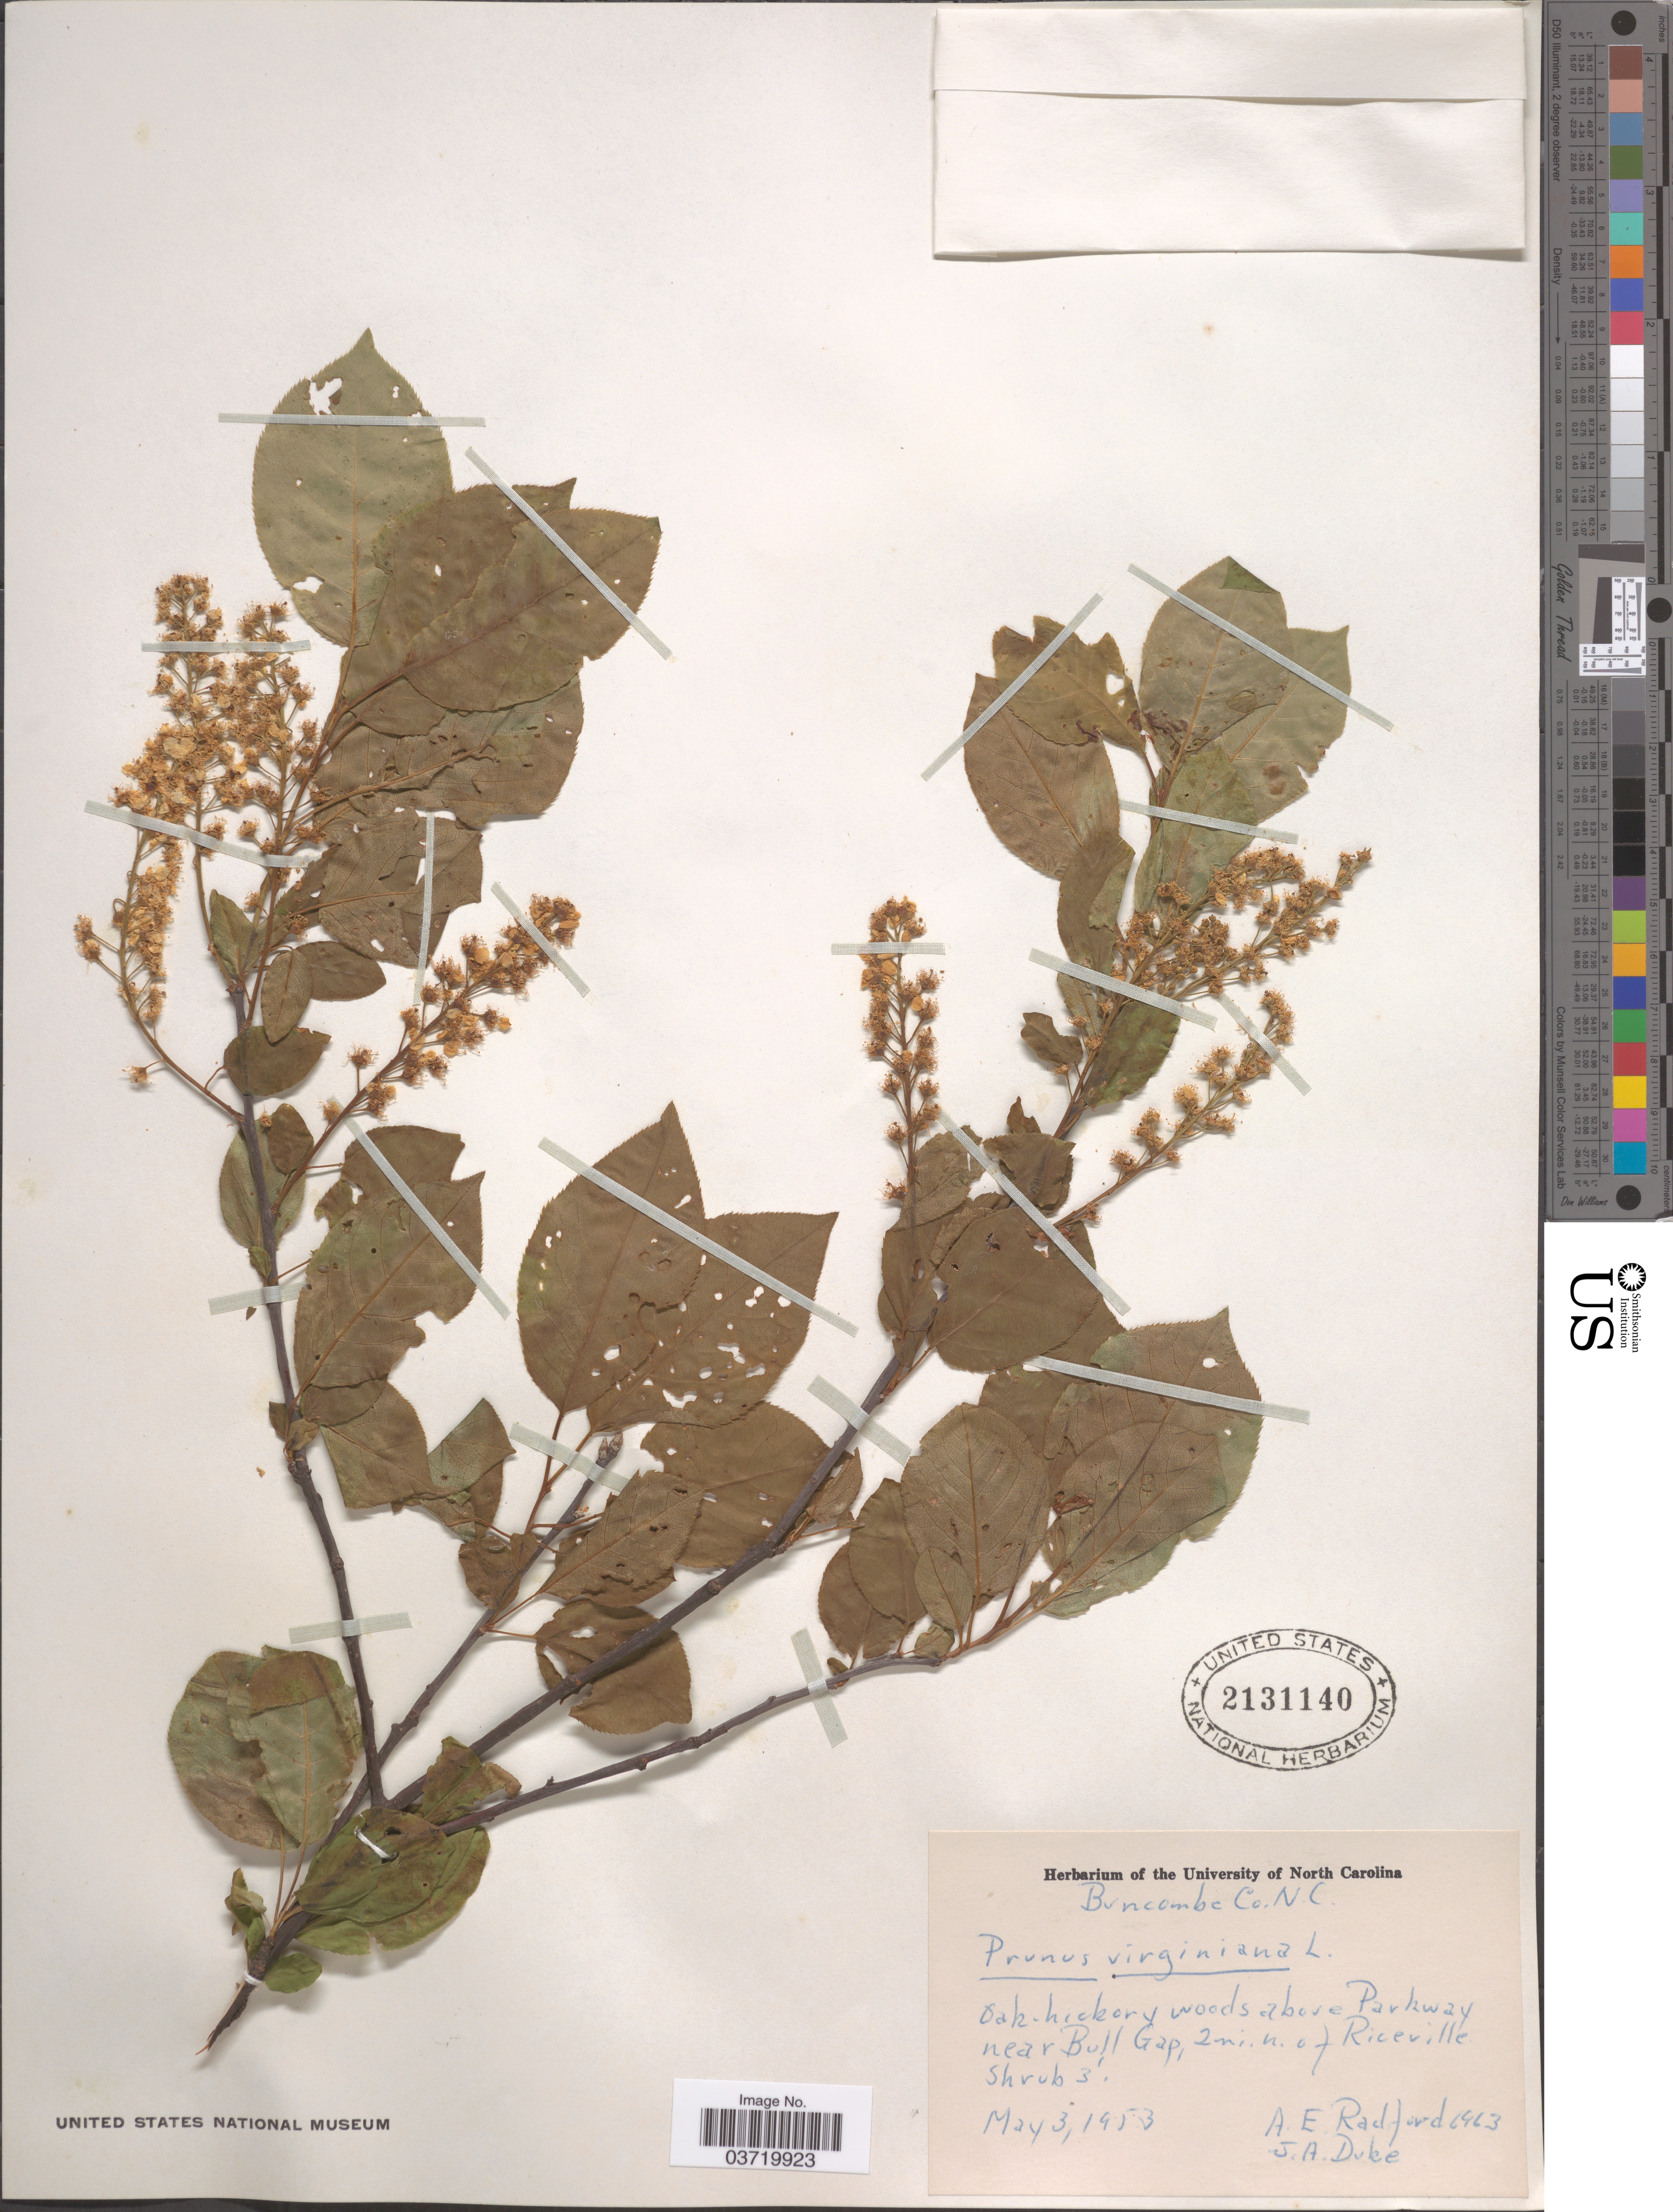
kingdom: Plantae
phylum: Tracheophyta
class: Magnoliopsida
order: Rosales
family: Rosaceae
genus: Prunus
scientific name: Prunus virginiana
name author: L.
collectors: A. E. Radford & J. A. Duke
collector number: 1963*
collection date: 1953-05-03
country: United States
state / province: North Carolina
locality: Buncombe. Above Parkway near Bull Gap, 2 mi. n. of Riceville.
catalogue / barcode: US 2131140